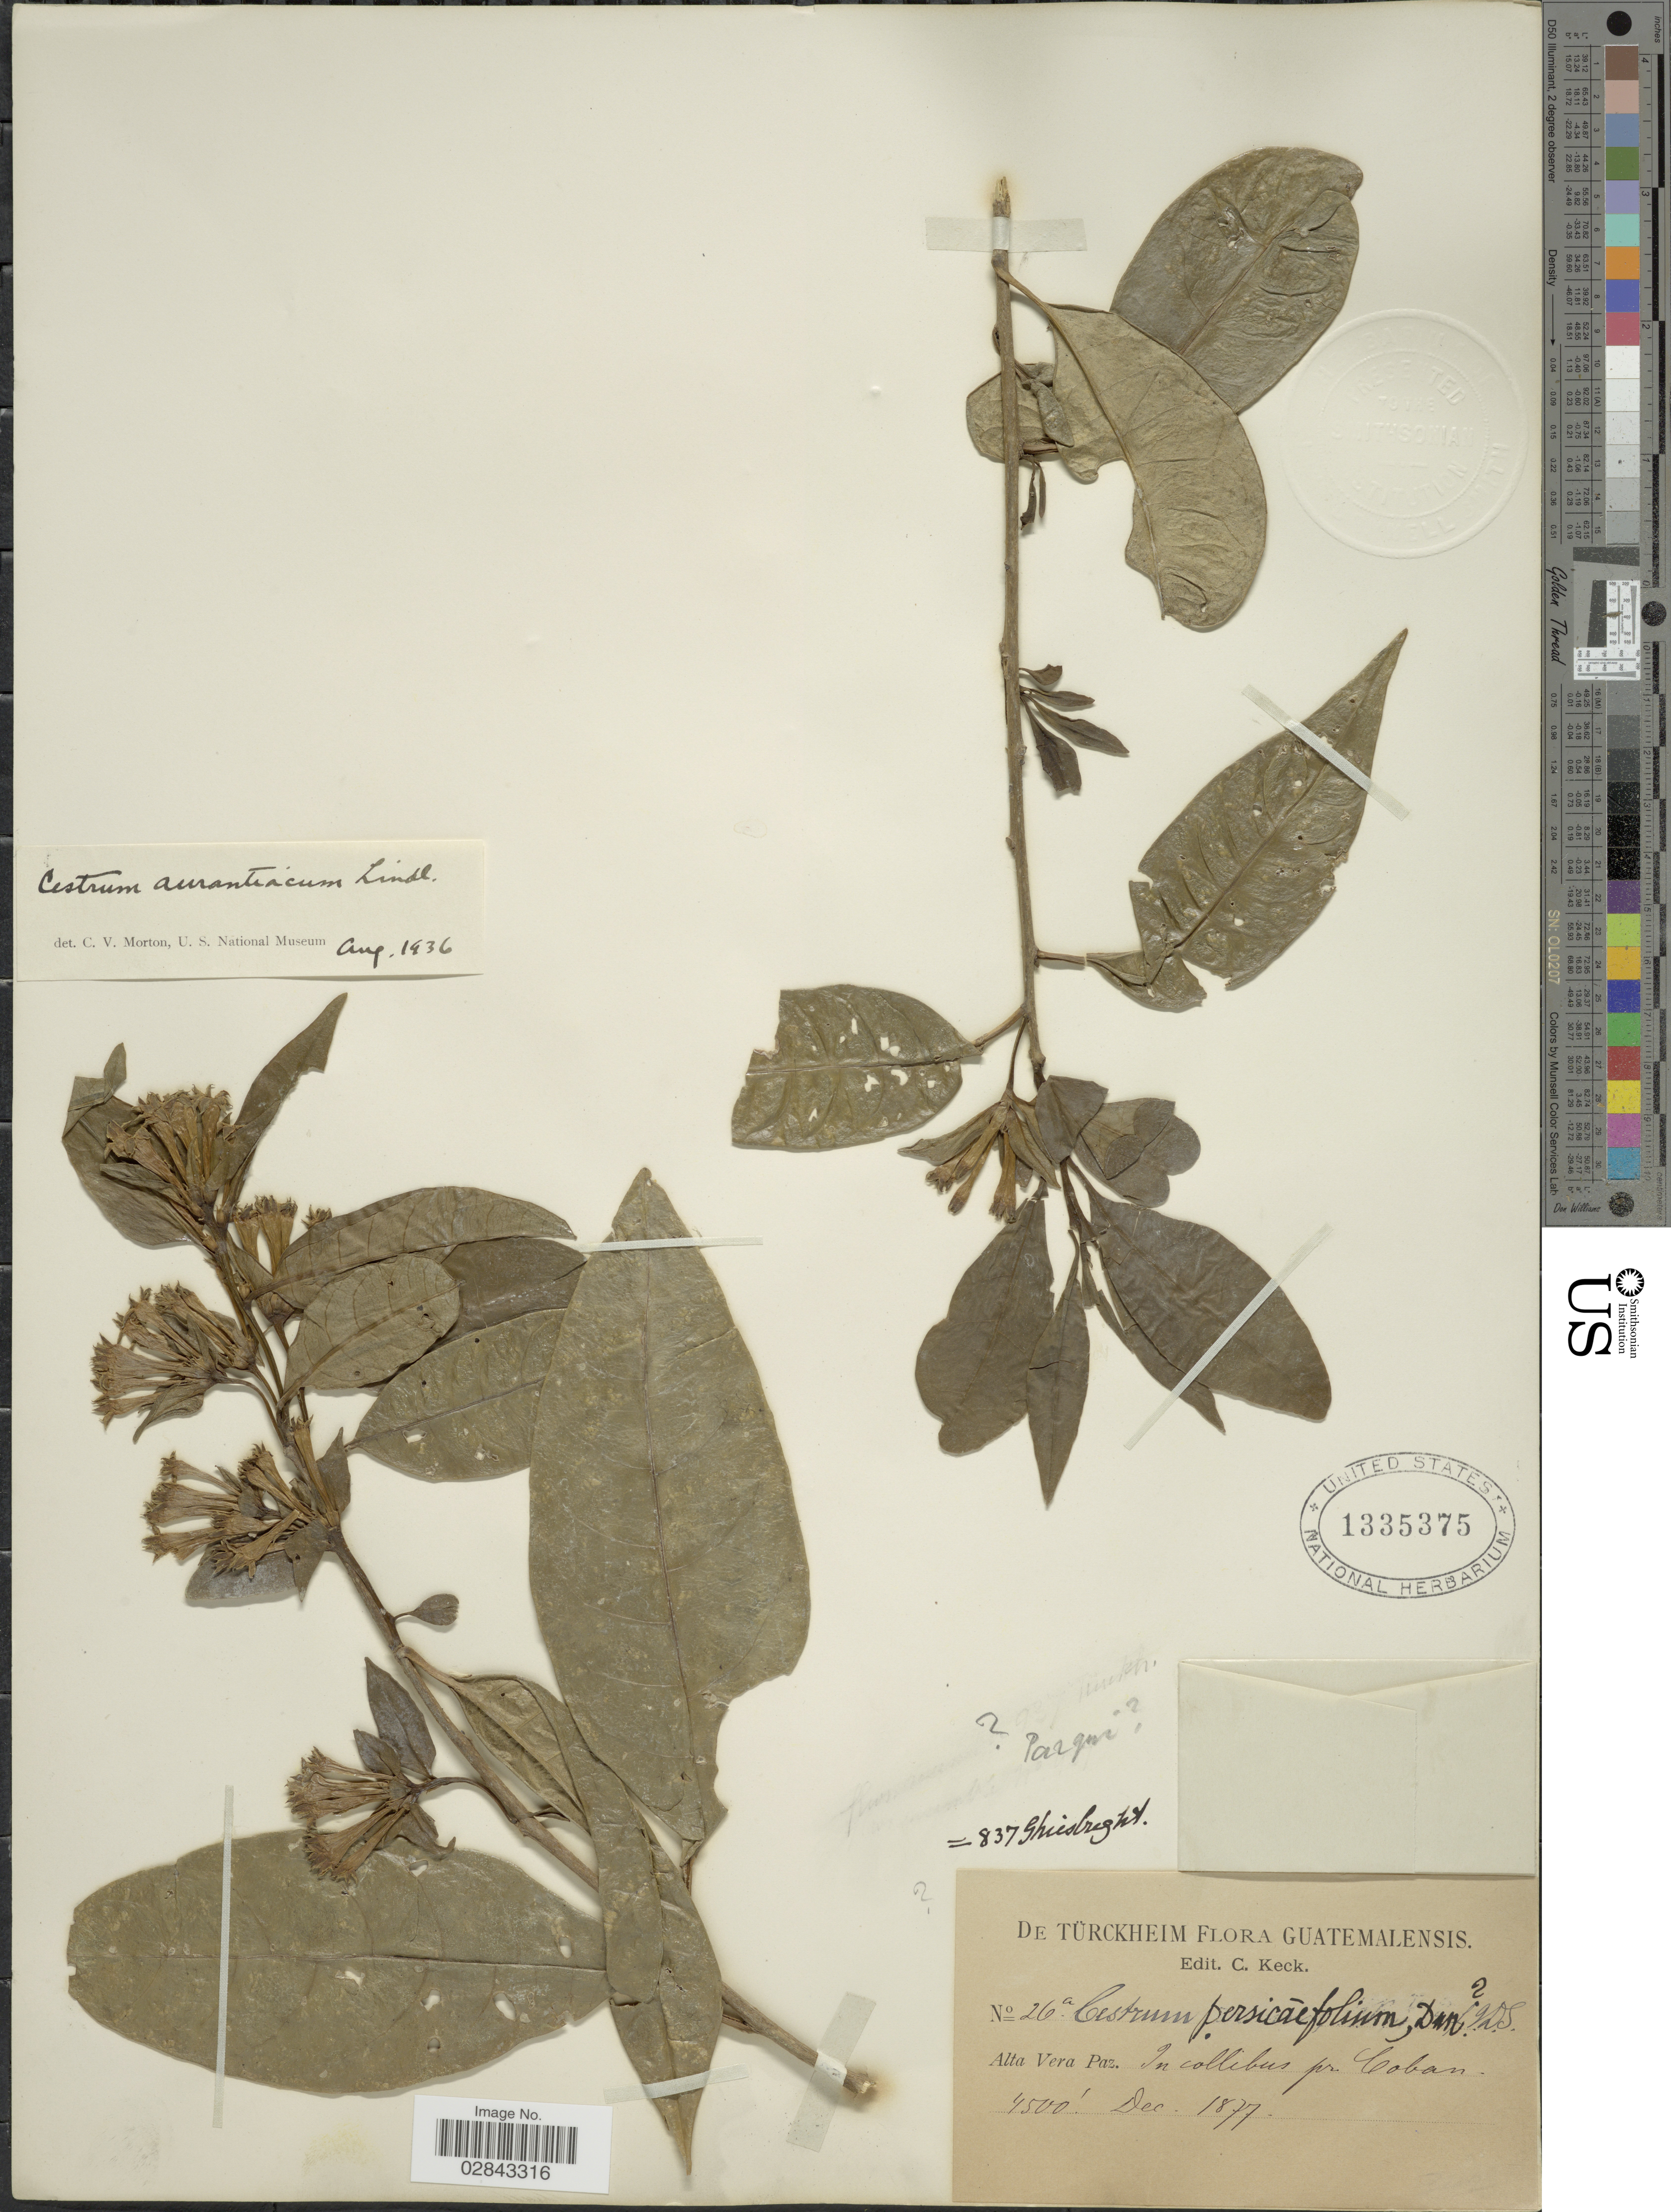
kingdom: Plantae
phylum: Tracheophyta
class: Magnoliopsida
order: Solanales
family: Solanaceae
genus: Cestrum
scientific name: Cestrum aurantiacum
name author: Lindley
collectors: -. De Türckheim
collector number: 26a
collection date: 1877-12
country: Guatemala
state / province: Alta Verapaz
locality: In collibus pr. Coban.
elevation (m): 1372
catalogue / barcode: US 1335375